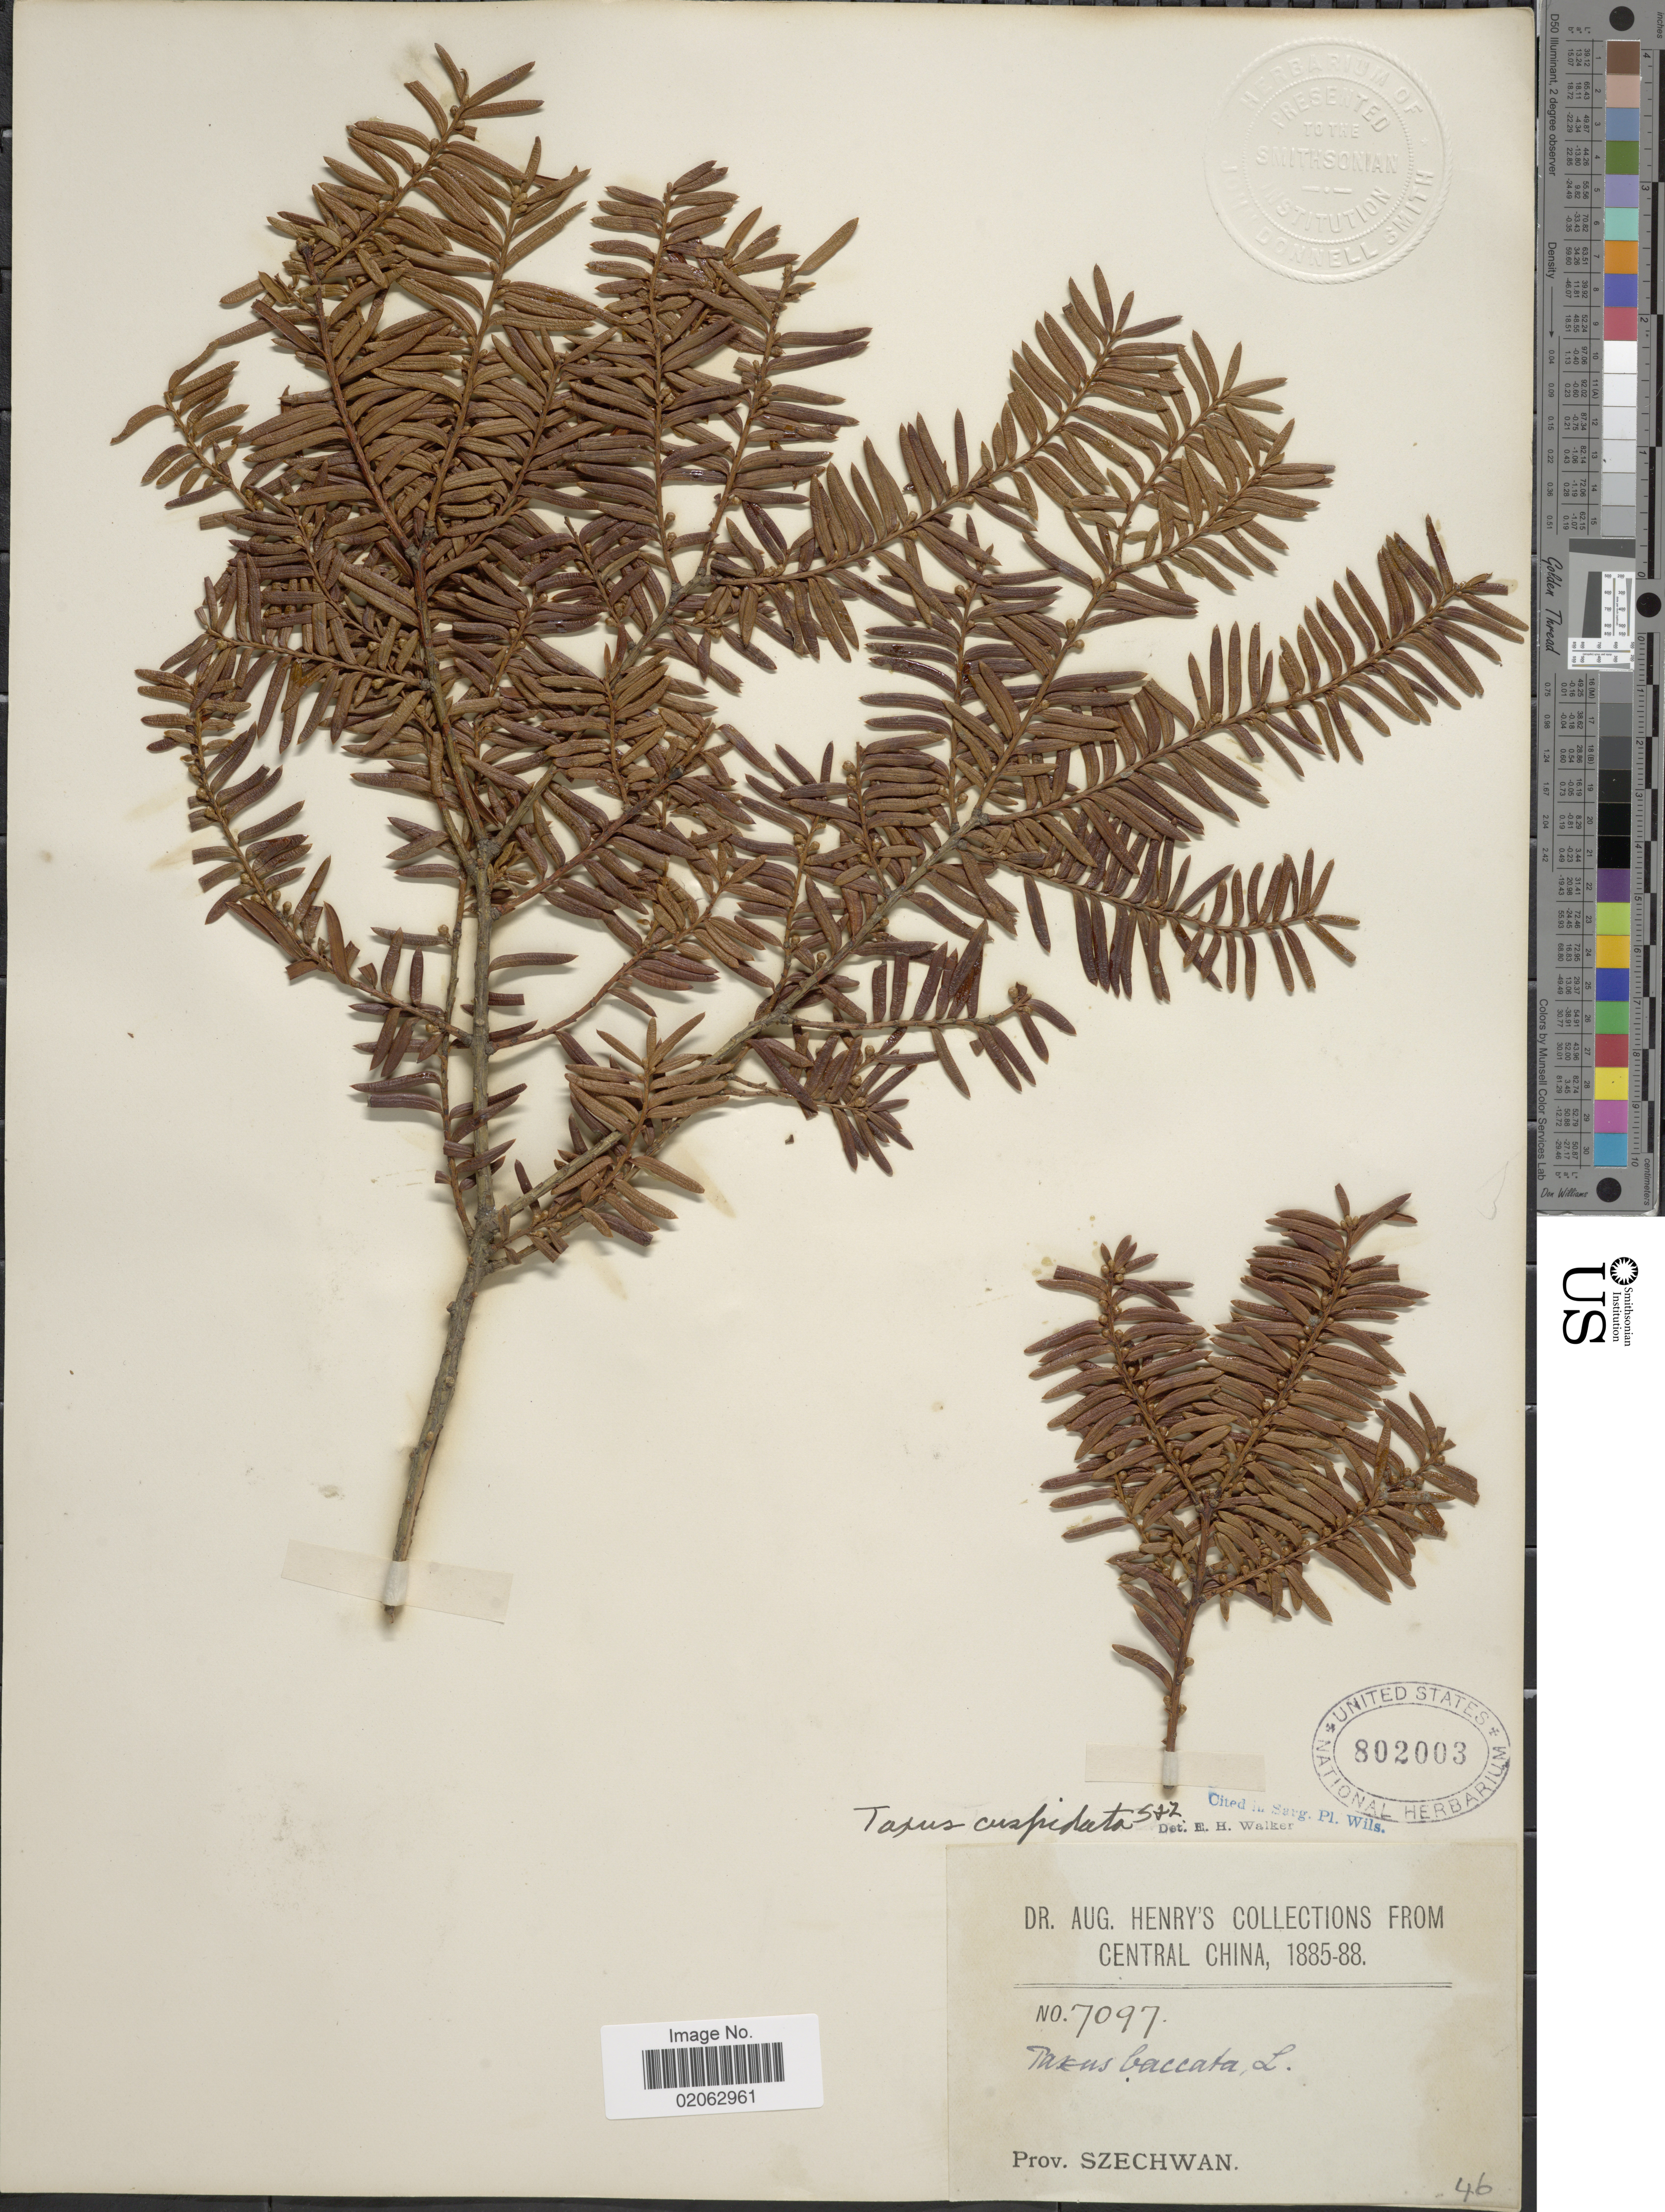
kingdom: Plantae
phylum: Tracheophyta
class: Pinopsida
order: Pinales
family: Taxaceae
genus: Taxus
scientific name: Taxus celebica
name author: (Warb.) H.L. Li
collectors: A. Henry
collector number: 7097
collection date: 1885/1888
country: China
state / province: Sichuan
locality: Szechwan, Central China.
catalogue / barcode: US 802003